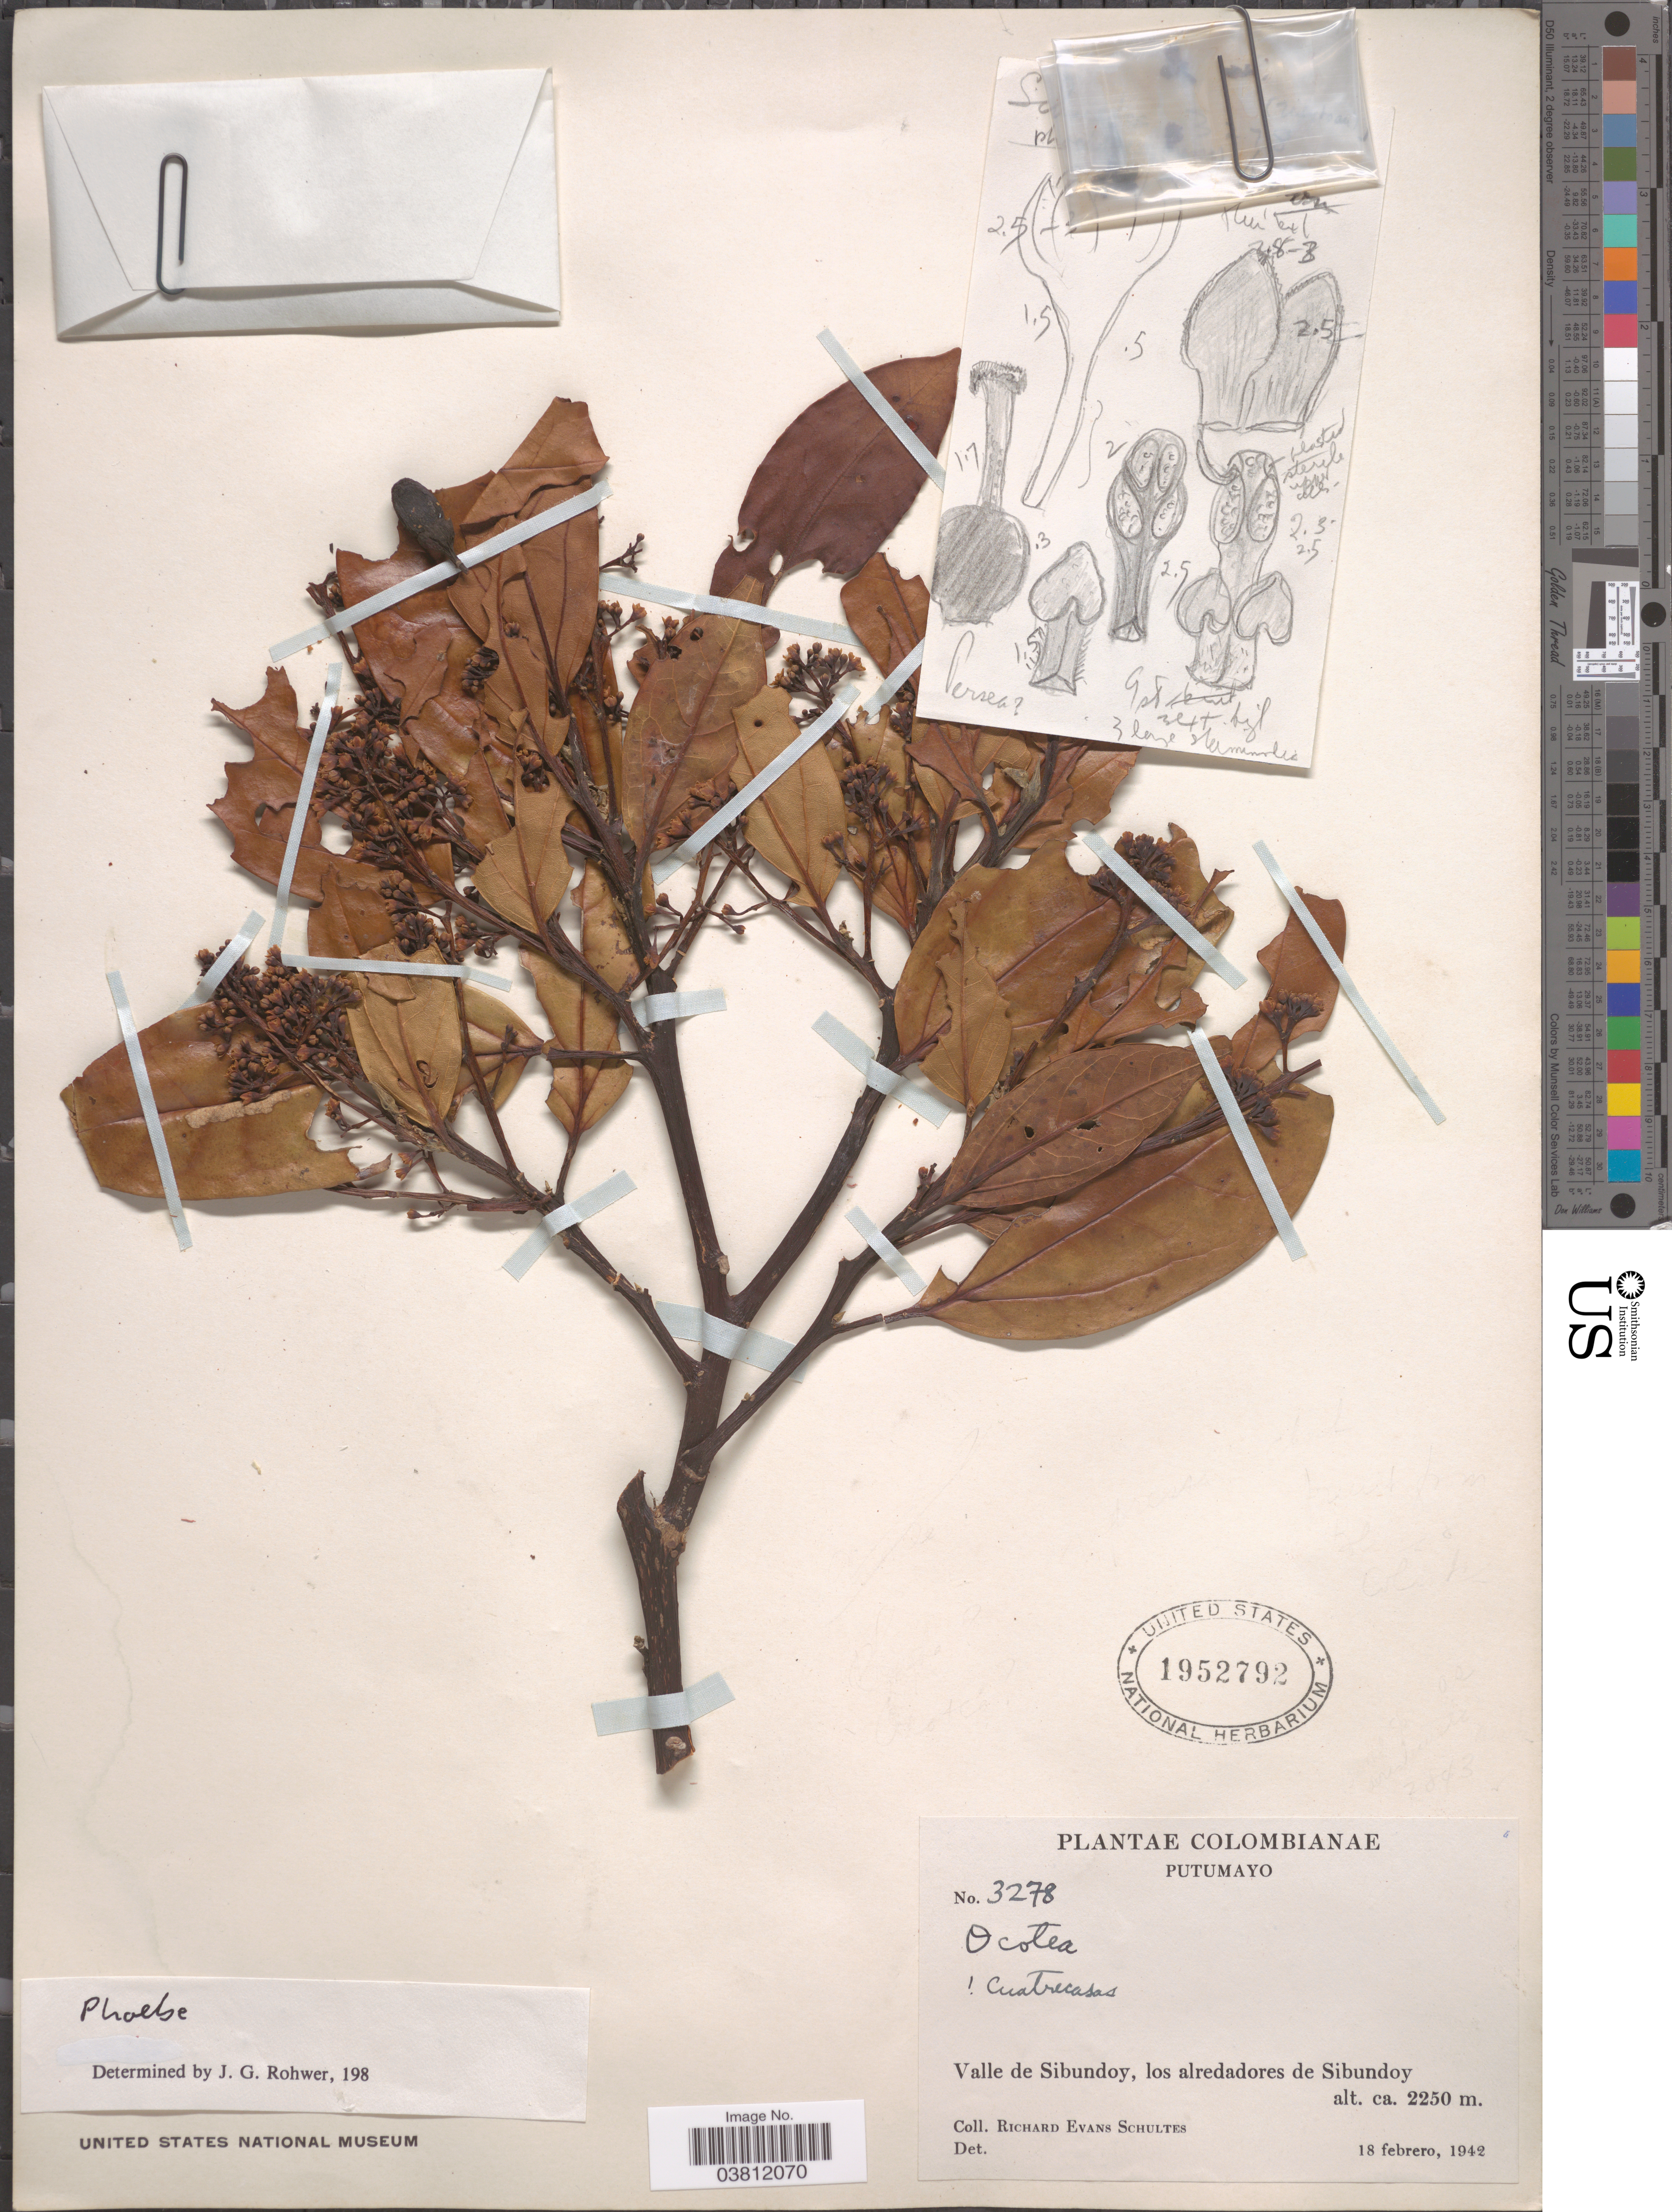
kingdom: Plantae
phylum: Tracheophyta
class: Magnoliopsida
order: Laurales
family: Lauraceae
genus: Phoebe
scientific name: Phoebe sp.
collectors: R. E. Schultes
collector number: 3278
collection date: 1942-02-18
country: Colombia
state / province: Putumayo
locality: Valle de Sibundoy, los alredadores de Sibundoy.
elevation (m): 2250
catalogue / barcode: US 1952792